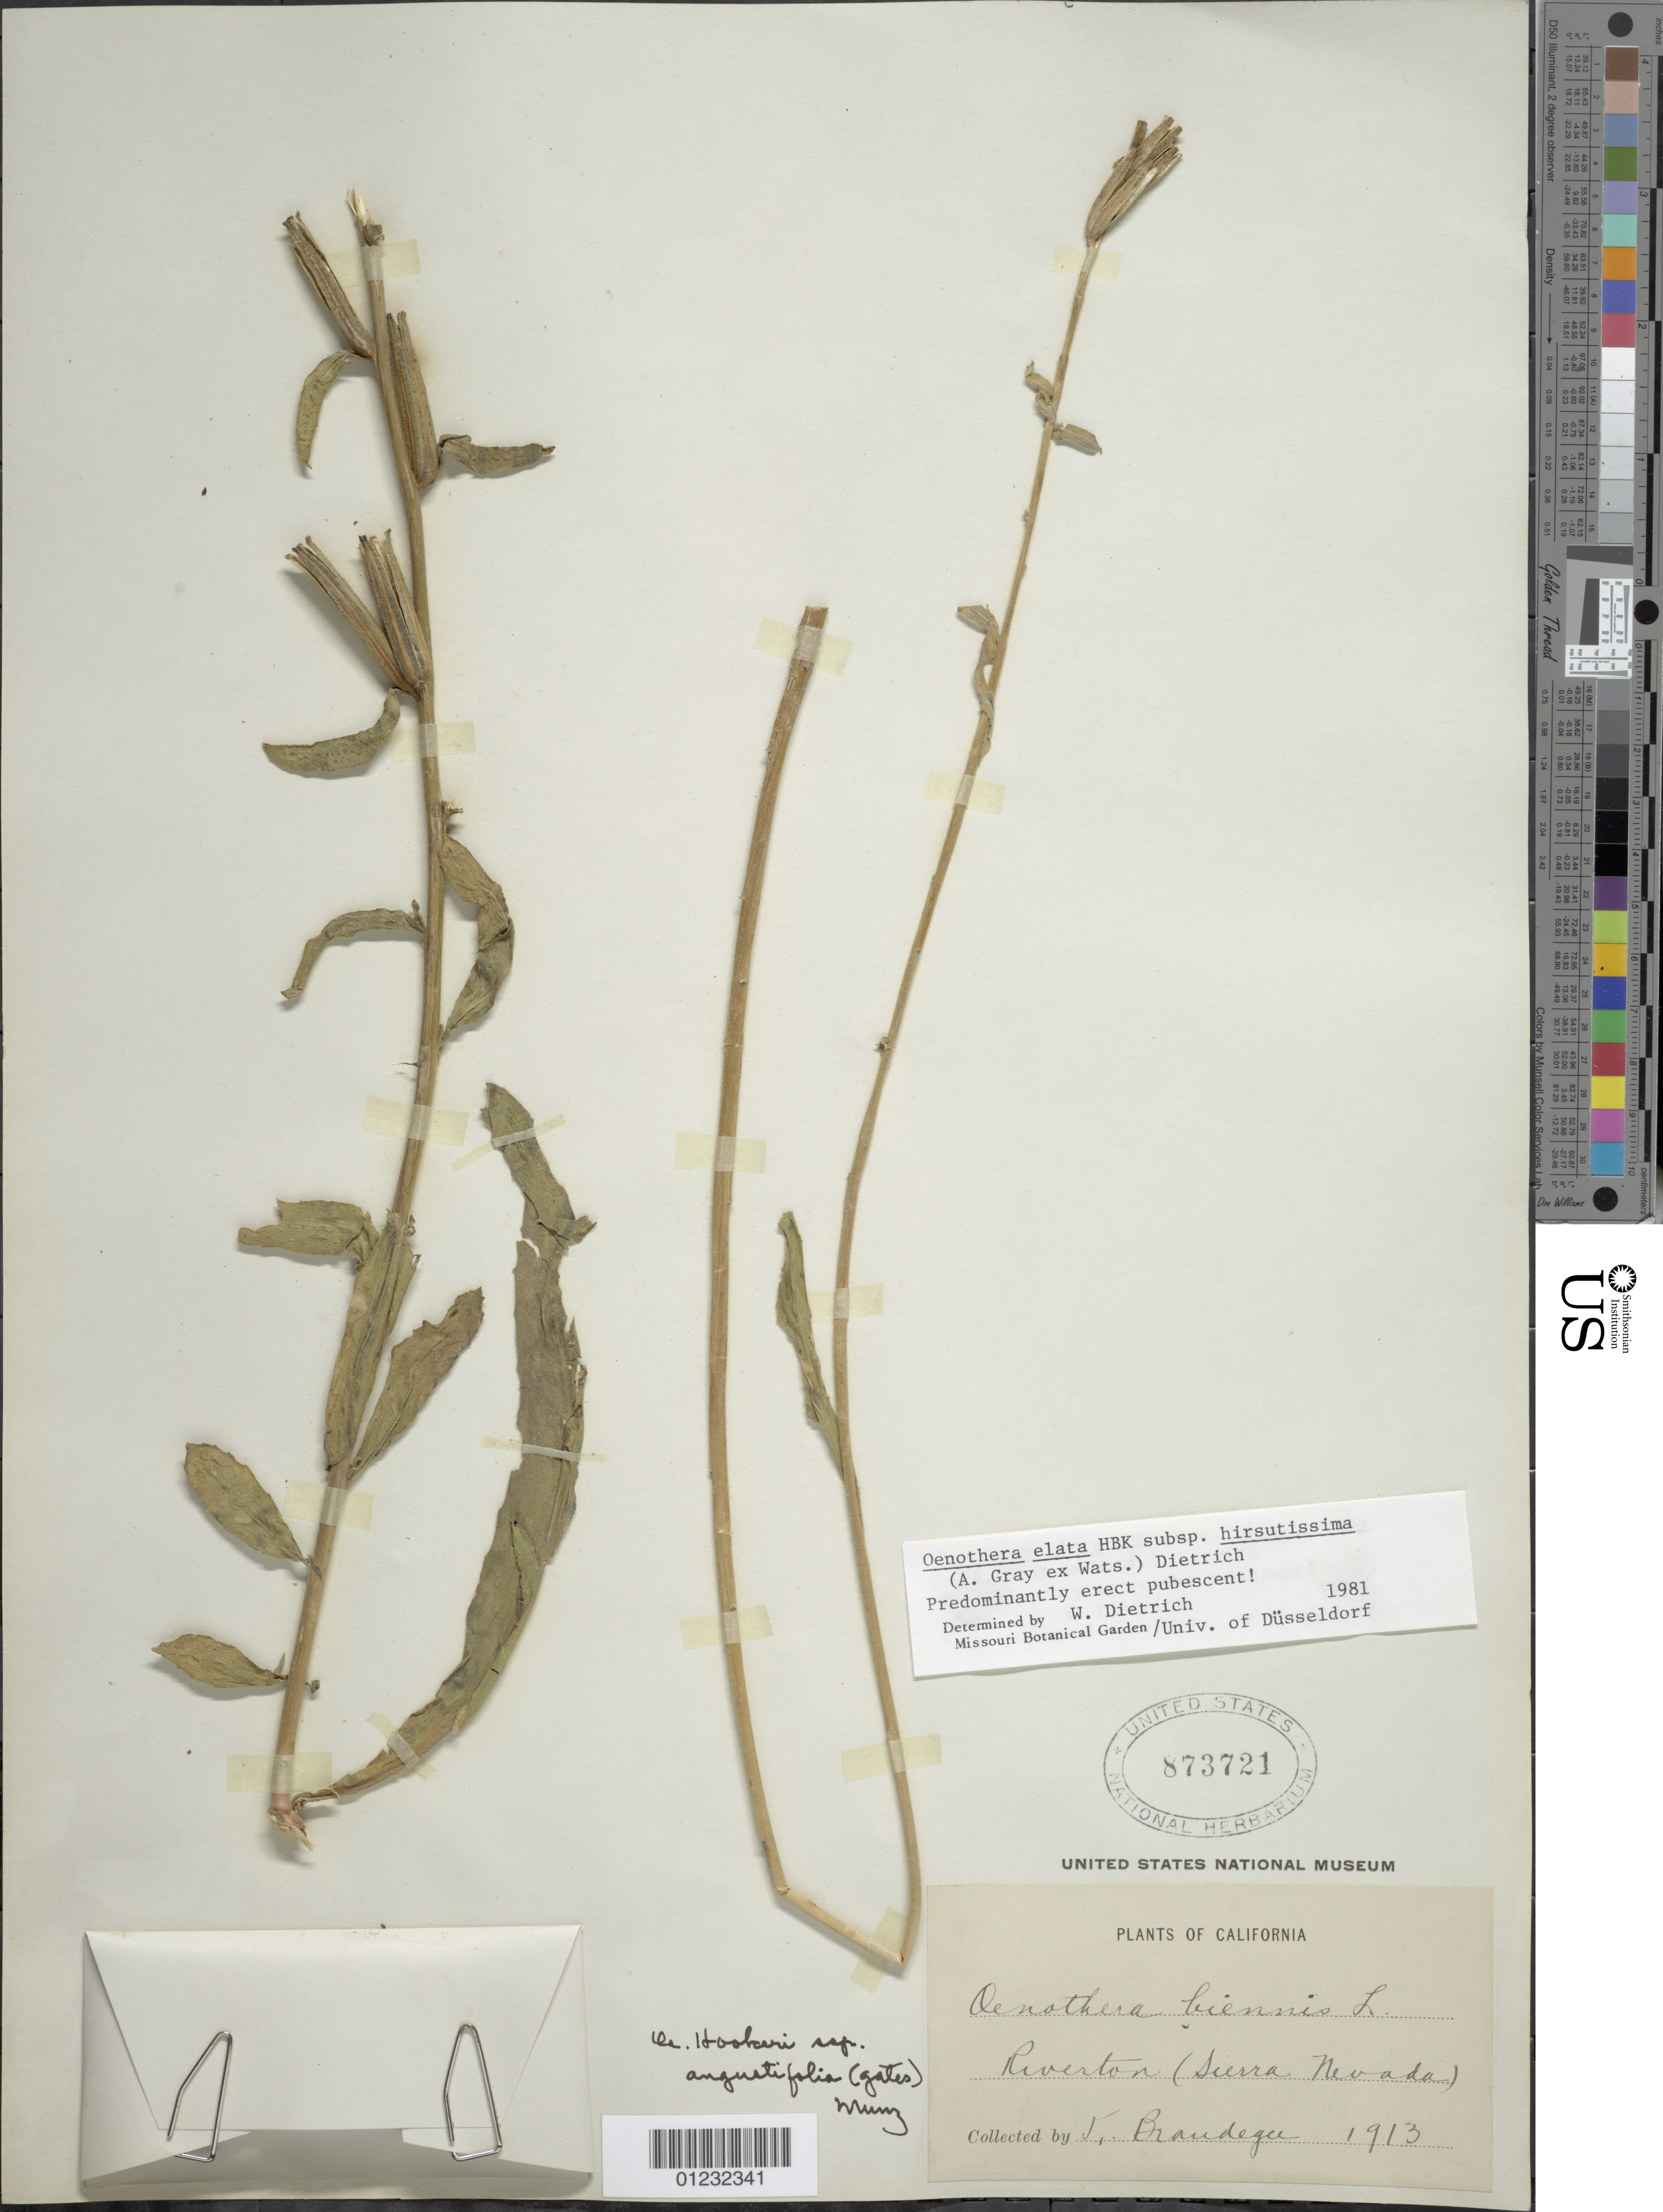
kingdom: Plantae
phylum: Tracheophyta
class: Magnoliopsida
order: Myrtales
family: Onagraceae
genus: Oenothera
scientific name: Oenothera elata subsp. hirsutissima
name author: (A. Gray ex S. Watson) W. Dietr.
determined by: Dietrich, W.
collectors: -- Brandegee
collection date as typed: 1913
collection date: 1913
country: United States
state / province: California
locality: Riverton (Sierra Nevada).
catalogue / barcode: US 873721